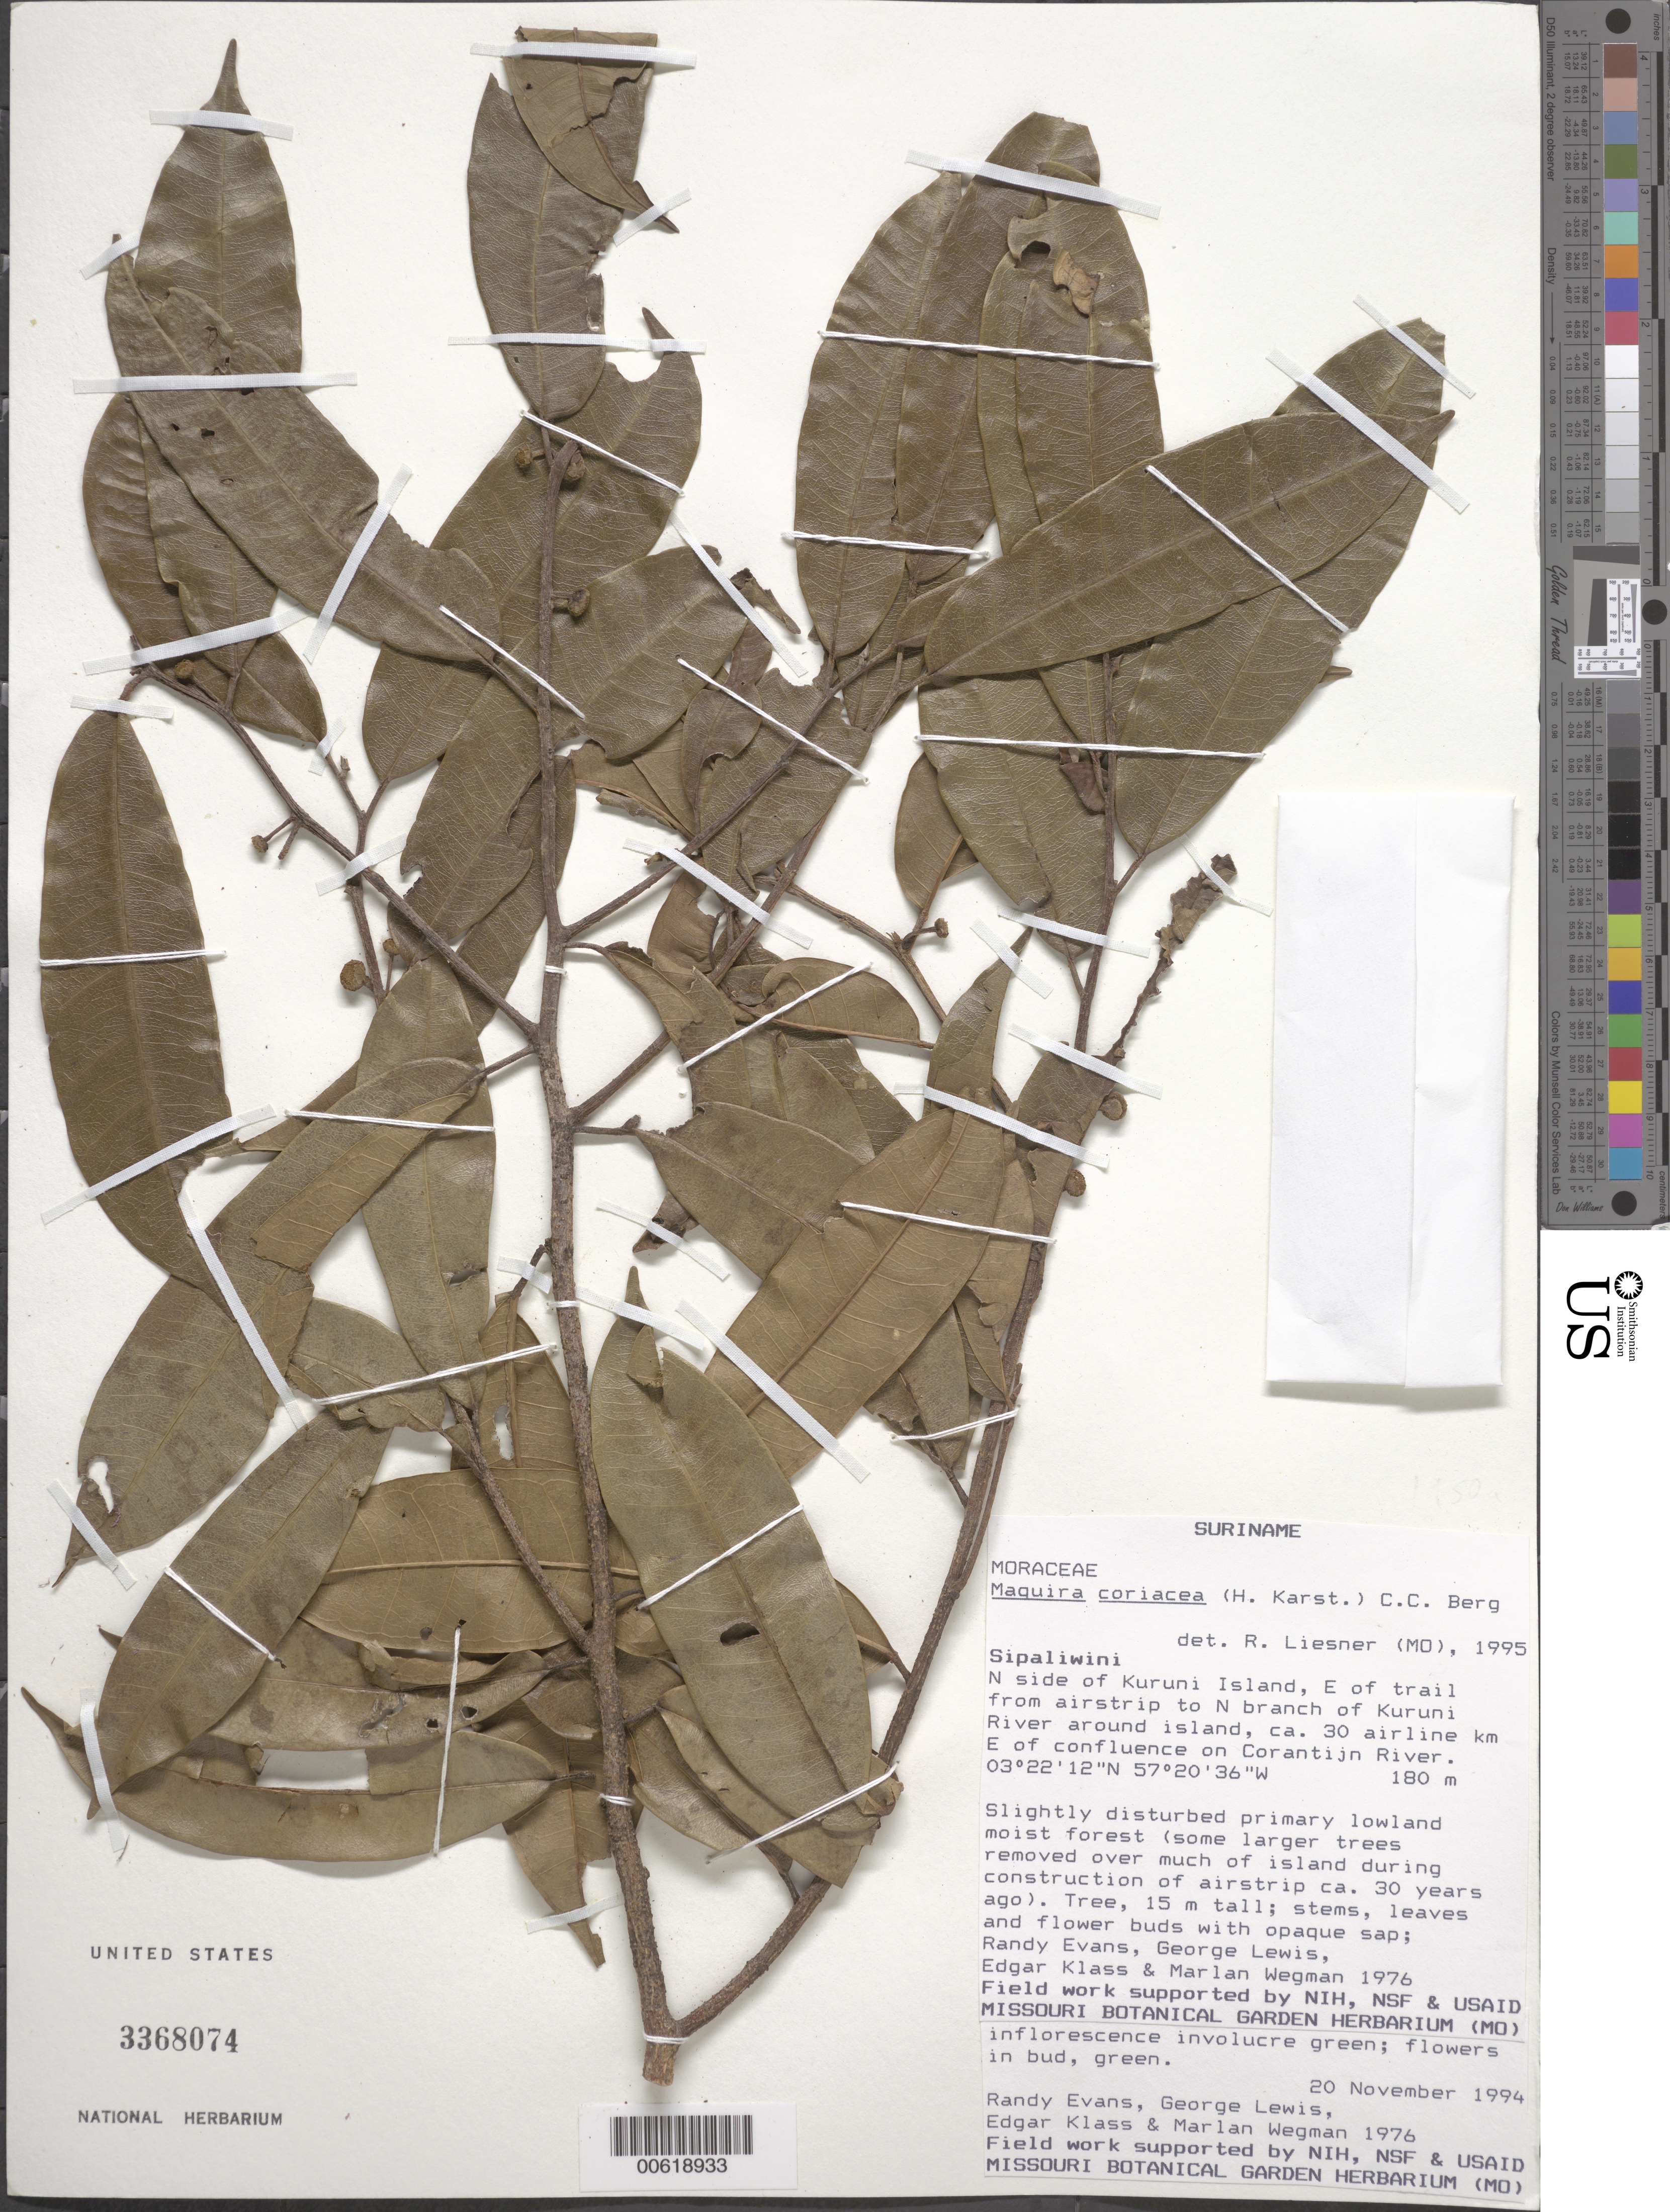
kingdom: Plantae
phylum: Tracheophyta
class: Magnoliopsida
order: Rosales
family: Moraceae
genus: Maquira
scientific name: Maquira coriacea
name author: (H. Karst.) C.C. Berg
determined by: Liesner, R. L.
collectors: R. Evans, G. Lewis, E. Klass & M. Wegman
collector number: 1976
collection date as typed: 20-Nov-94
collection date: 1994-11-20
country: Suriname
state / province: Sipaliwini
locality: Kuruni Island, N side, E of trail from airstrip to N branch of Kuruni R., ca 30 airline km E of confluence on Corantijn R.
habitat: Slightly disturbed primary lowland moist forest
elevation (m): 180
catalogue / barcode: US 3368074